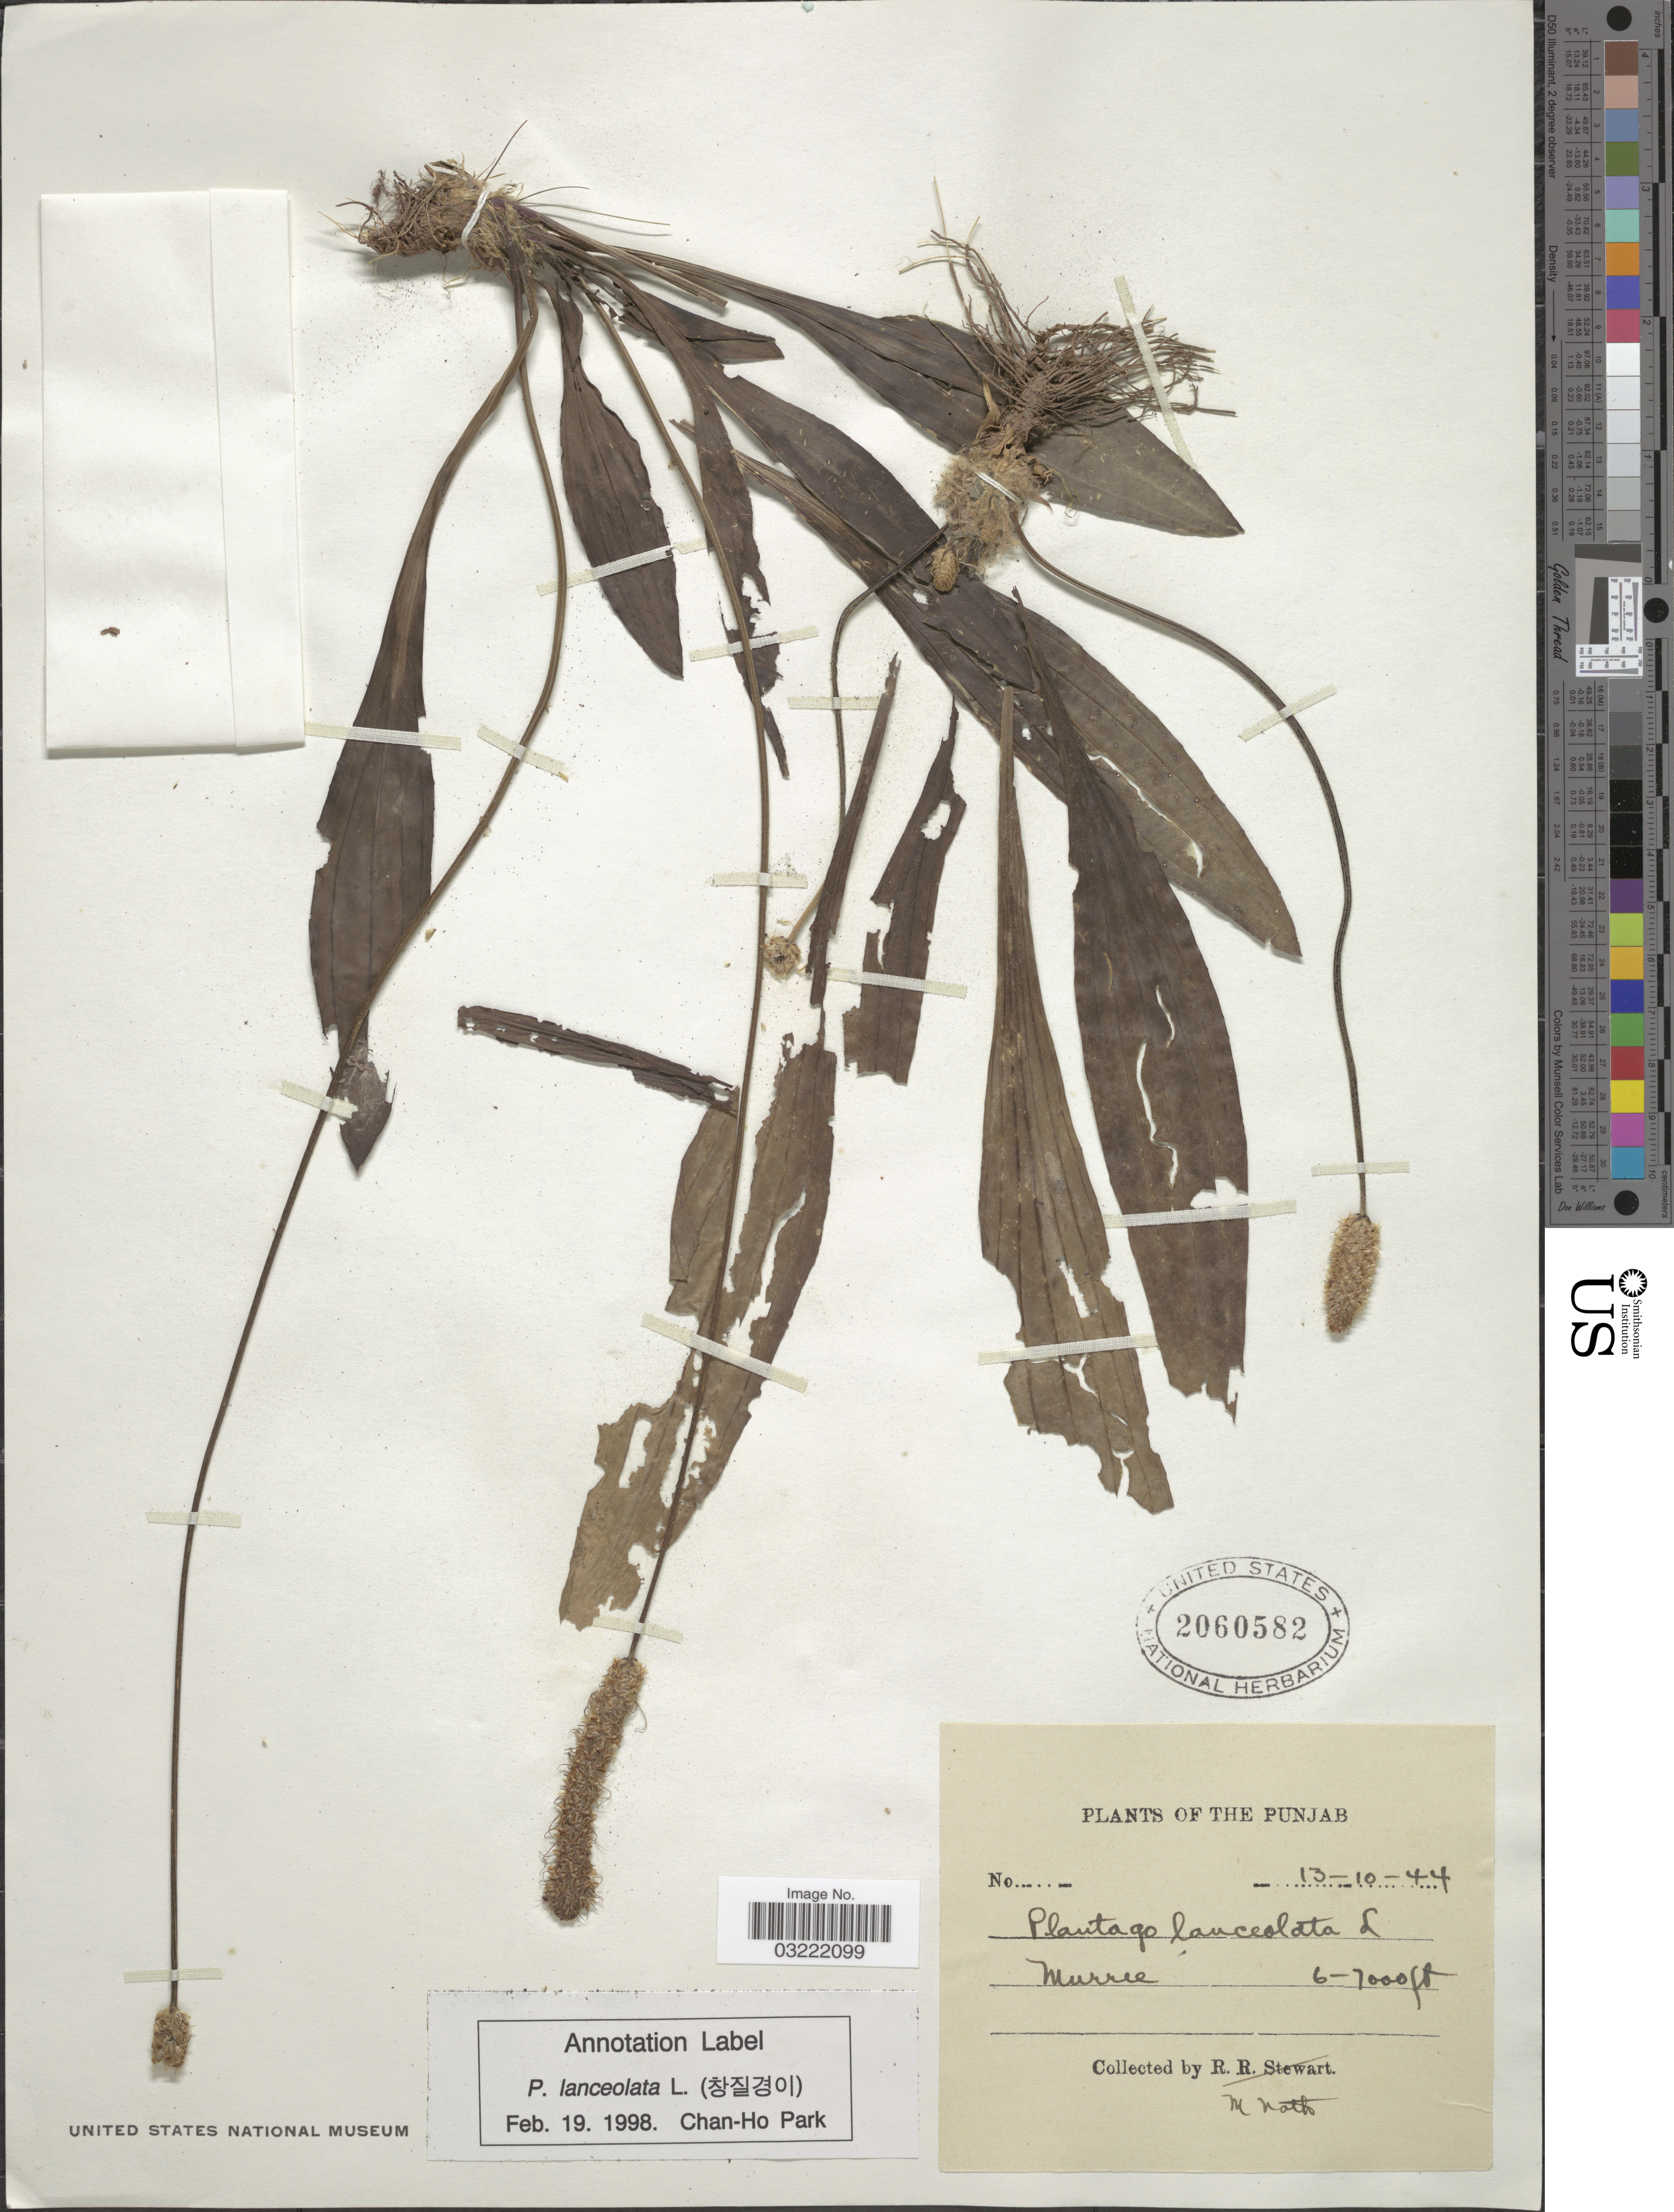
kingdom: Plantae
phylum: Tracheophyta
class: Magnoliopsida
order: Lamiales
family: Plantaginaceae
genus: Plantago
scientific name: Plantago lanceolata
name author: L.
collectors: M. Nath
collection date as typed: Transcribed d/m/y: 13/10/44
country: Pakistan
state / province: Punjab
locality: Murree.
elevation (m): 1829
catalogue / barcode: US 2060582